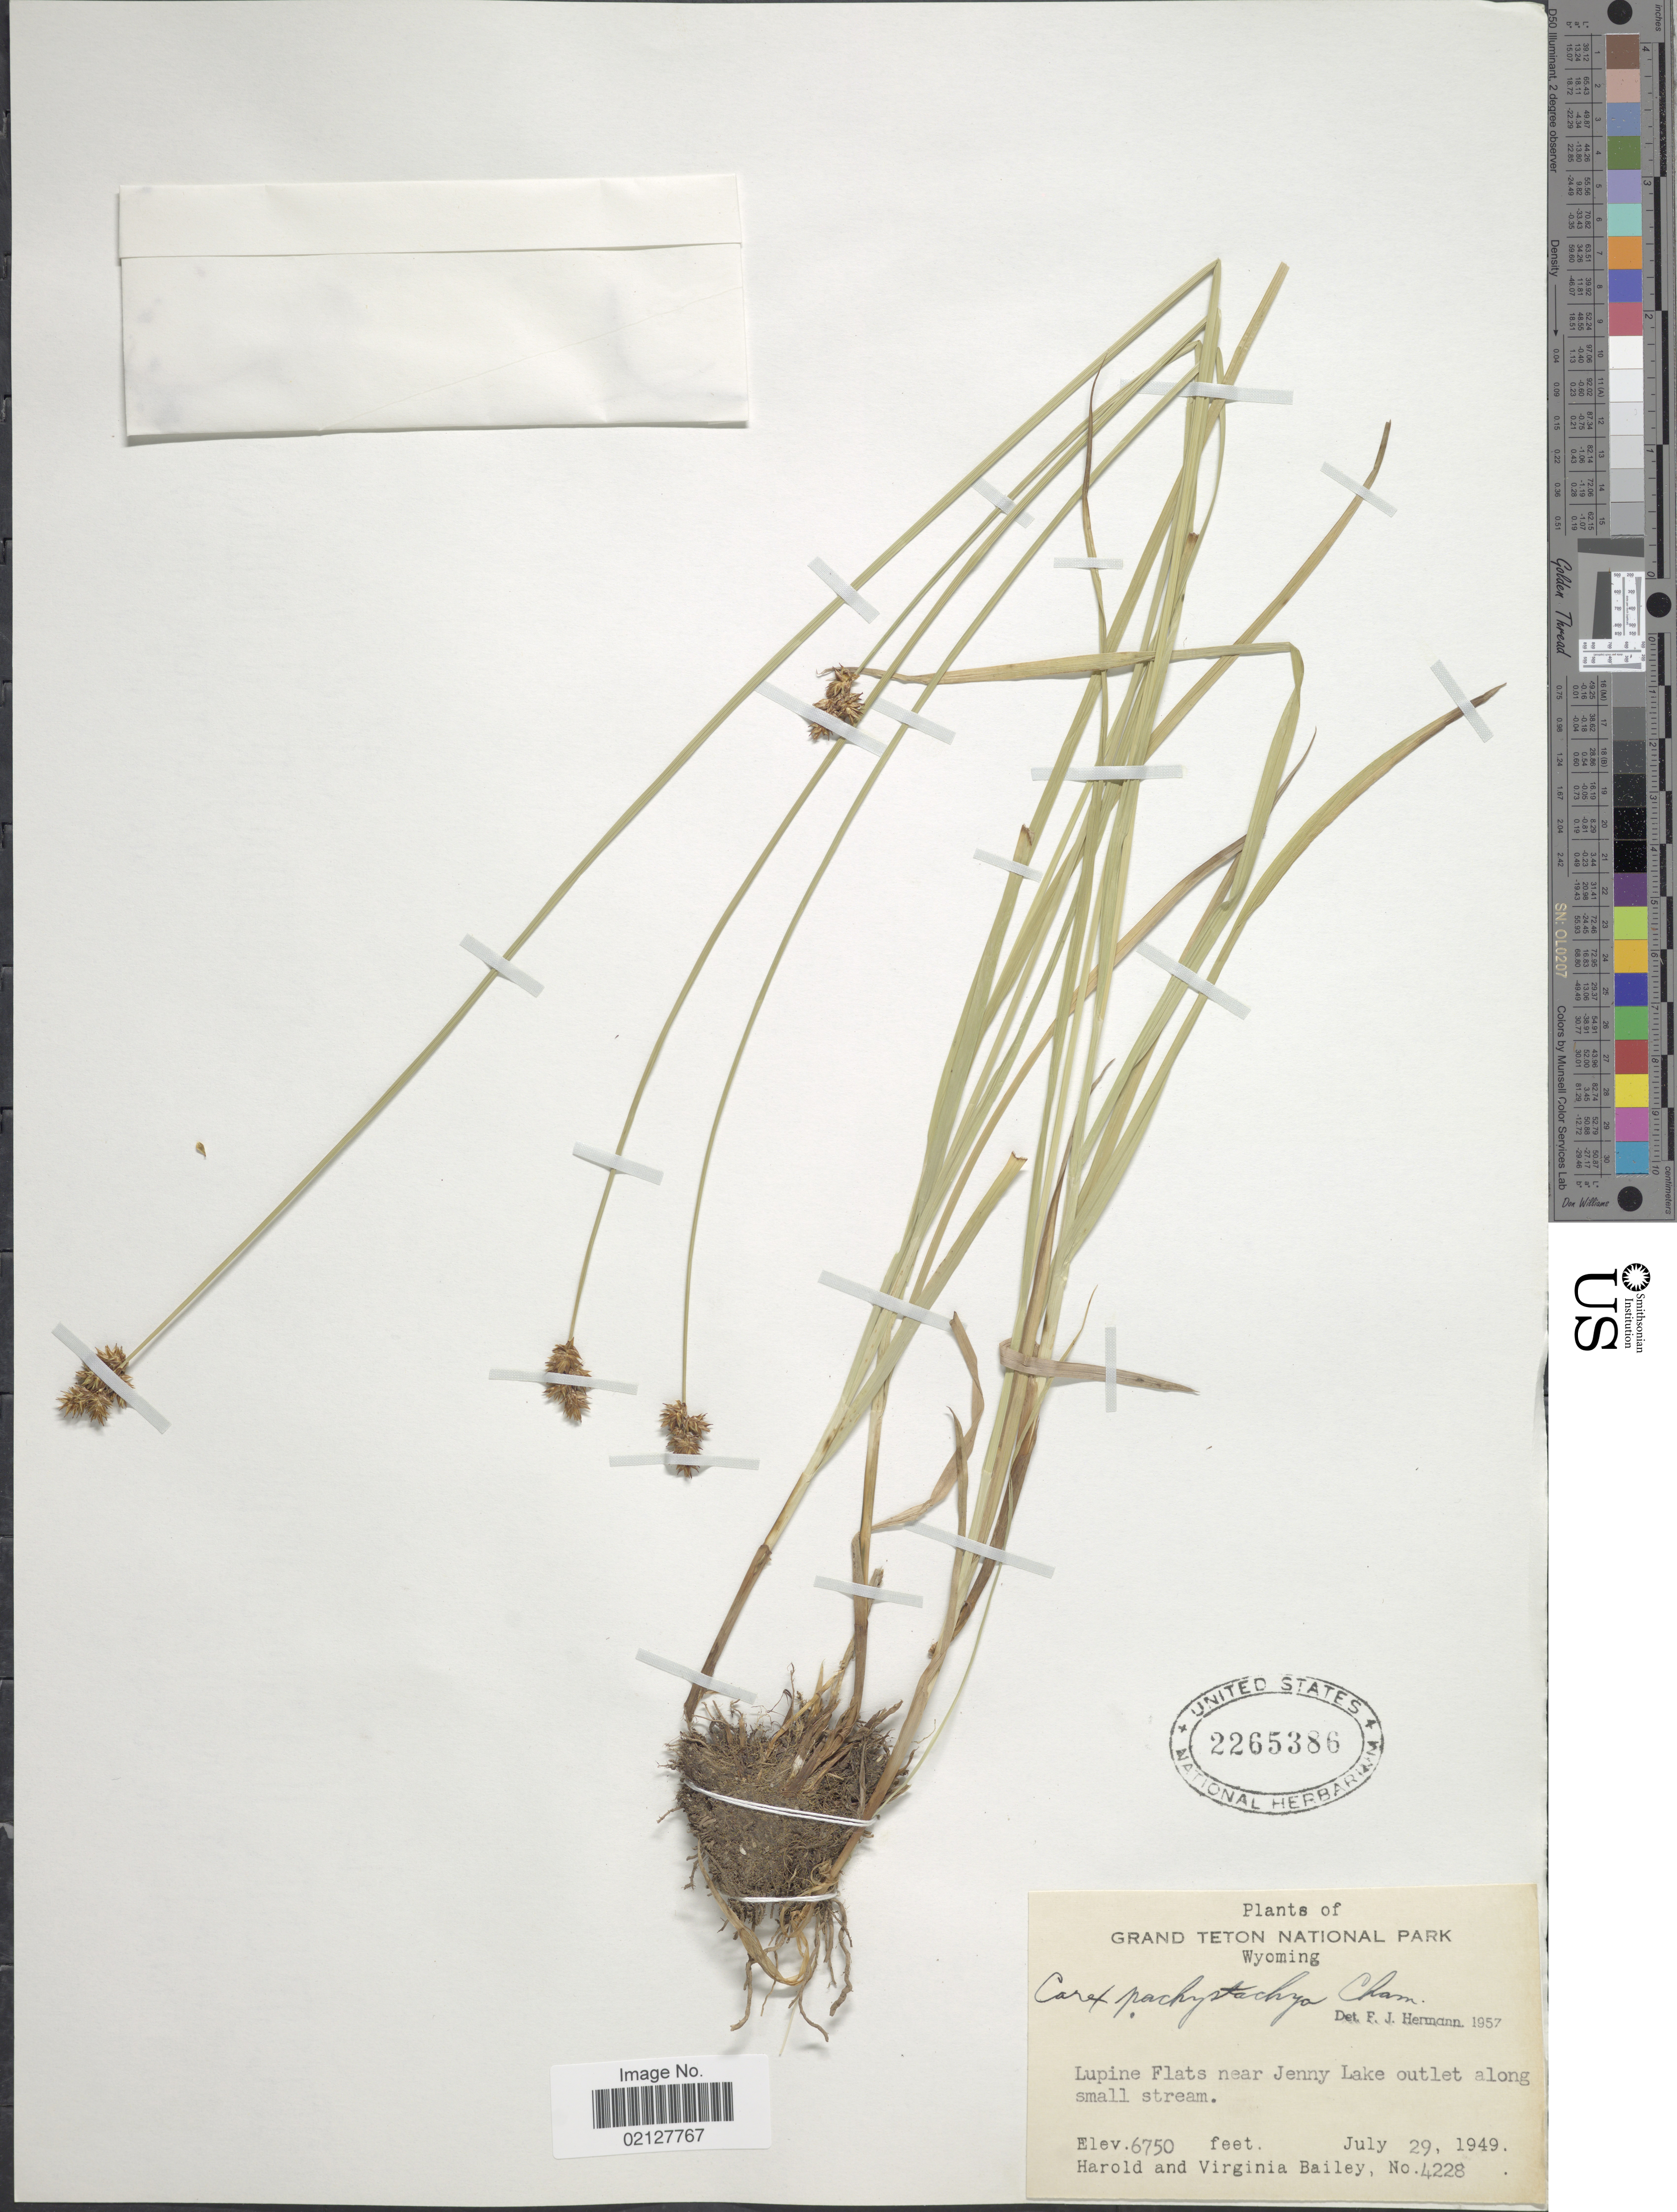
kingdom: Plantae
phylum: Tracheophyta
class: Liliopsida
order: Poales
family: Cyperaceae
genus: Carex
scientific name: Carex pachystachya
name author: Cham. ex Steud.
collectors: H. Bailey & V. L. Bailey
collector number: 4228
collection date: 1949-07-29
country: United States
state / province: Wyoming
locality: Grand Teton National Park. Lupine Flats near Jenny Lake outlet along small stream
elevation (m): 2057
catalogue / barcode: US 2265386